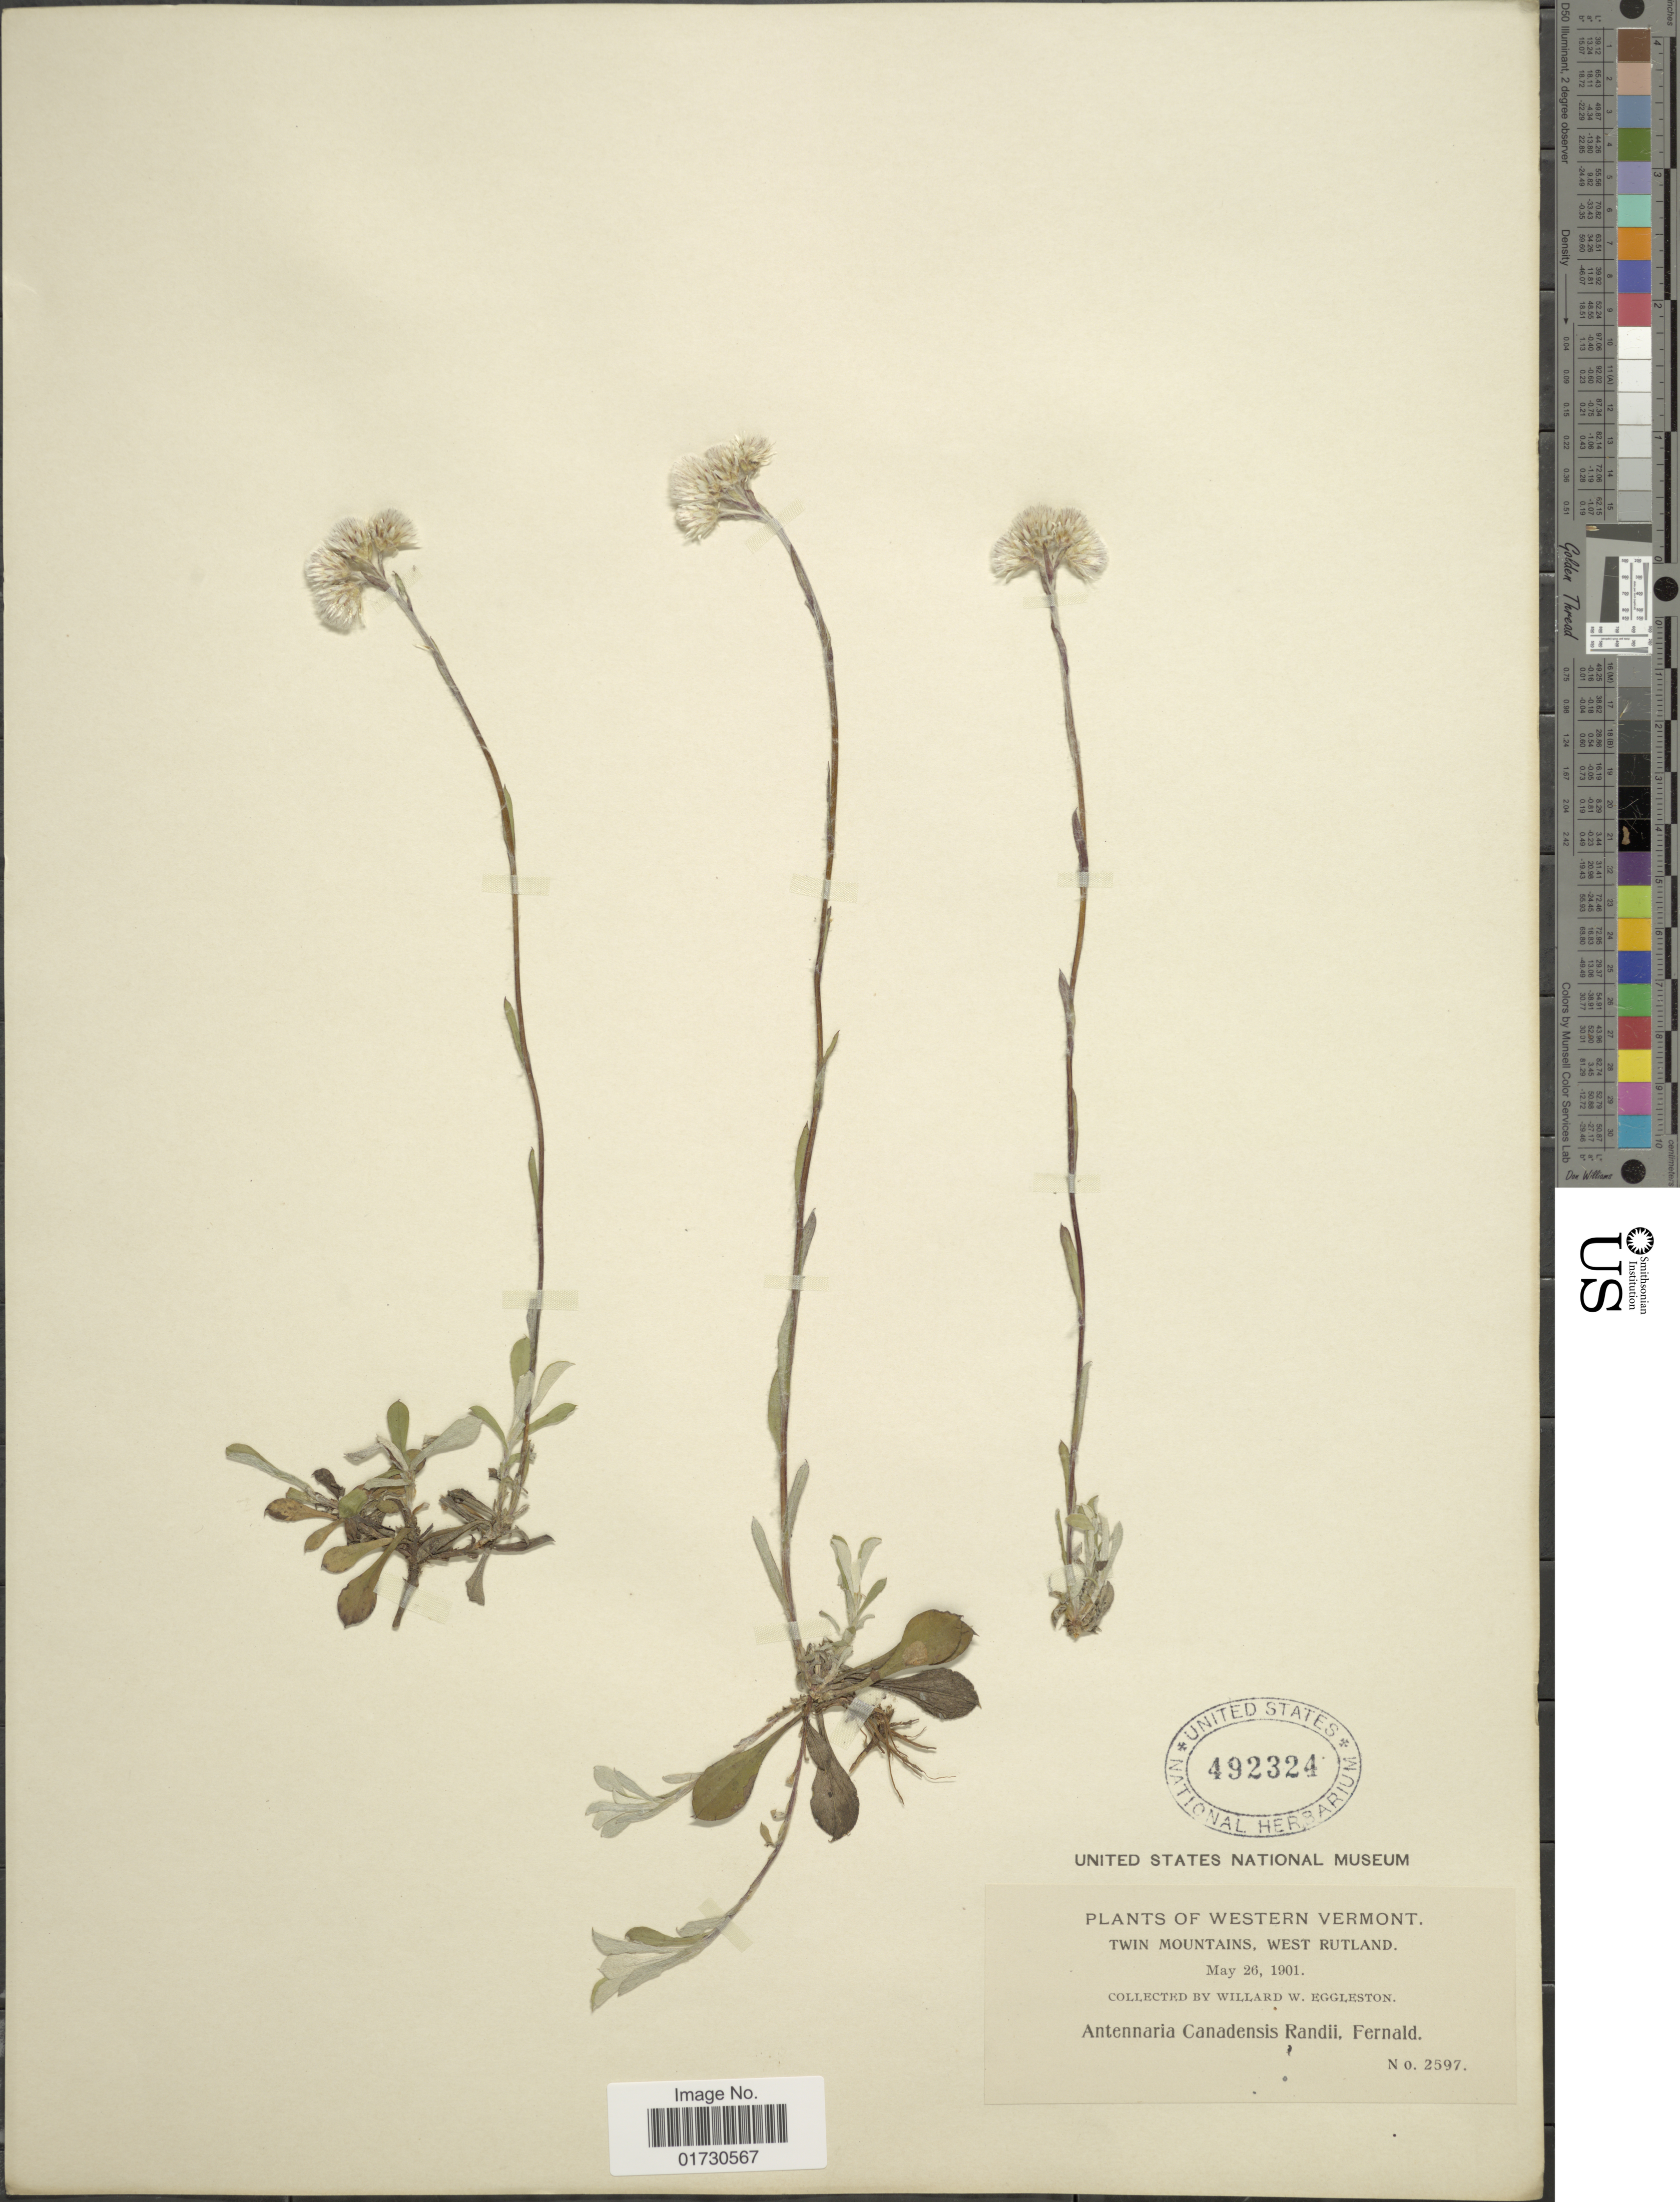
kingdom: Plantae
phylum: Tracheophyta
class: Magnoliopsida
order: Asterales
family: Asteraceae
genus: Antennaria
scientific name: Antennaria canadensis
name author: Greene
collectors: W. W. Eggleston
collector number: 2597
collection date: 1901-05-26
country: United States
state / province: Vermont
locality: Western Vermont, Twin Mountains, West Rutland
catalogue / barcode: US 492324